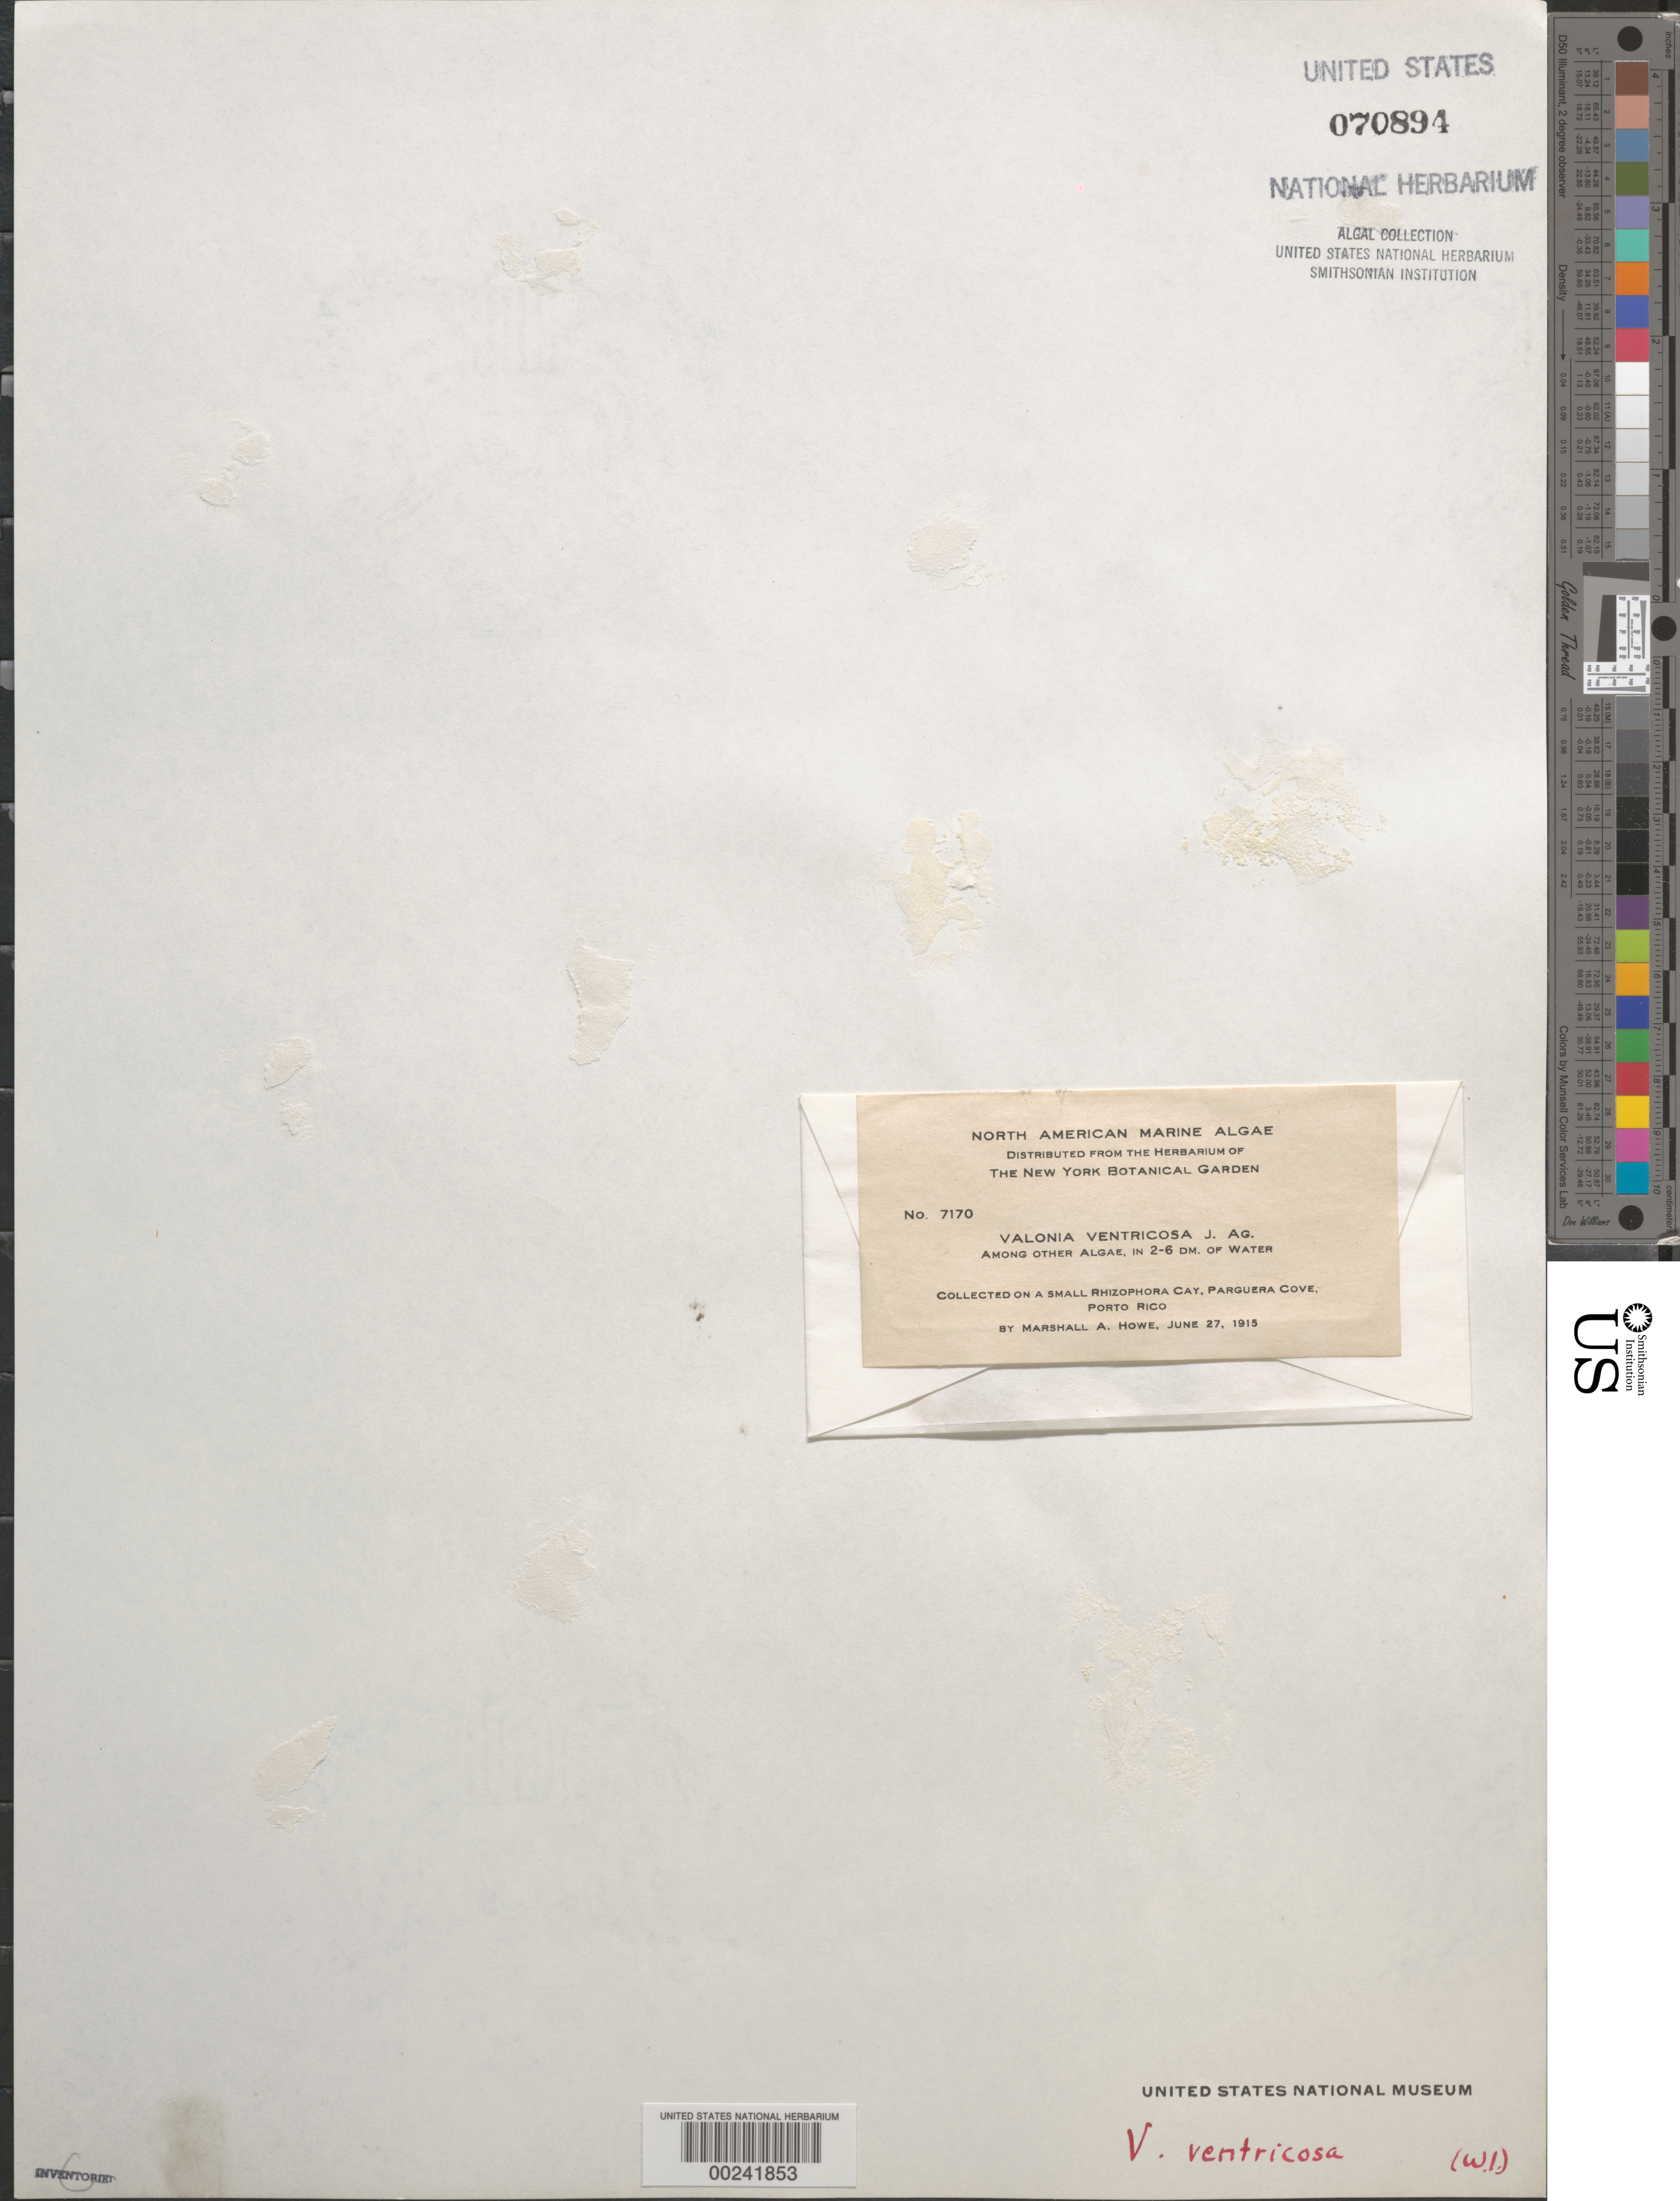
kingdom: Plantae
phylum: Chlorophyta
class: Ulvophyceae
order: Siphonocladales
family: Valoniaceae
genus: Valonia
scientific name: Valonia ventricosa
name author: J. Agardh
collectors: M. A. Howe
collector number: MAH 7170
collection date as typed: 27 Jun 1915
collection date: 1915-06-27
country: Puerto Rico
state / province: Lajas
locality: Parguera cove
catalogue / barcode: US 70894